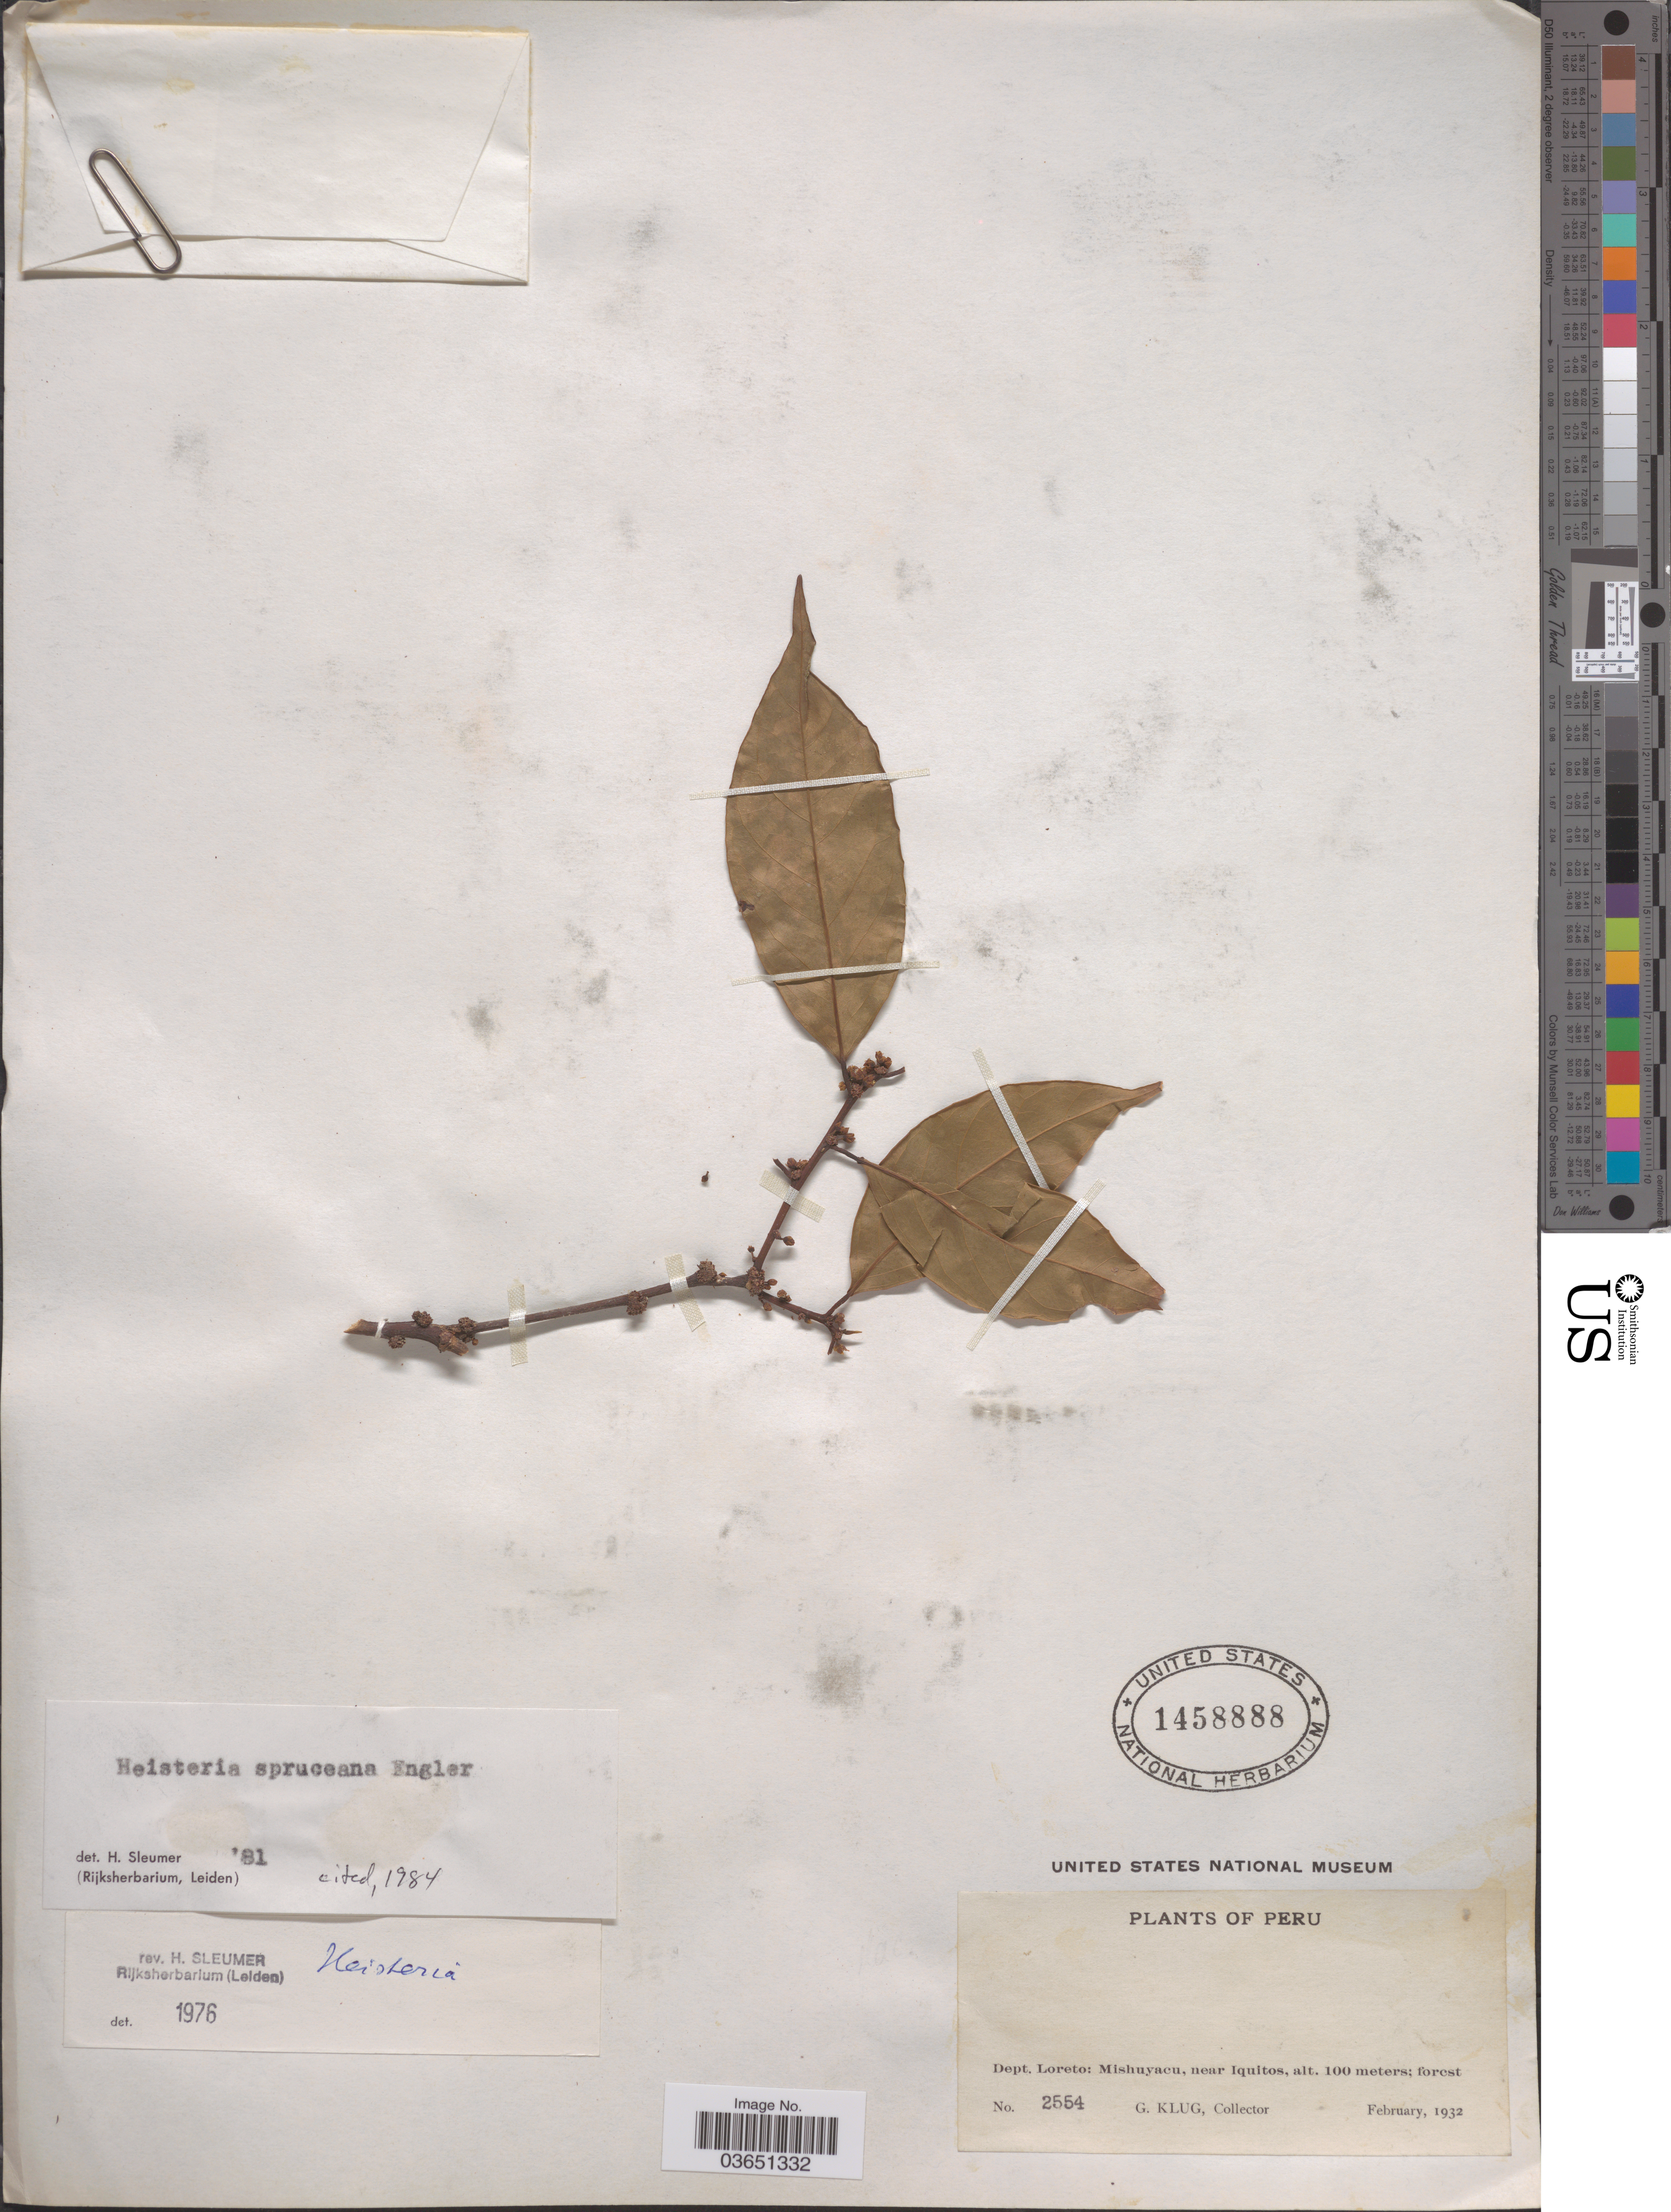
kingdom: Plantae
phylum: Tracheophyta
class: Magnoliopsida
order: Santalales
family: Erythropalaceae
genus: Heisteria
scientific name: Heisteria spruceana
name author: Engl.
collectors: G. Klug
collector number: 2554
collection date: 1932-02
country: Peru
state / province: Loreto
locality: Dept. Loreto: Mishuyacu, near Iquitos.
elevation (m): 100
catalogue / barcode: US 1458888